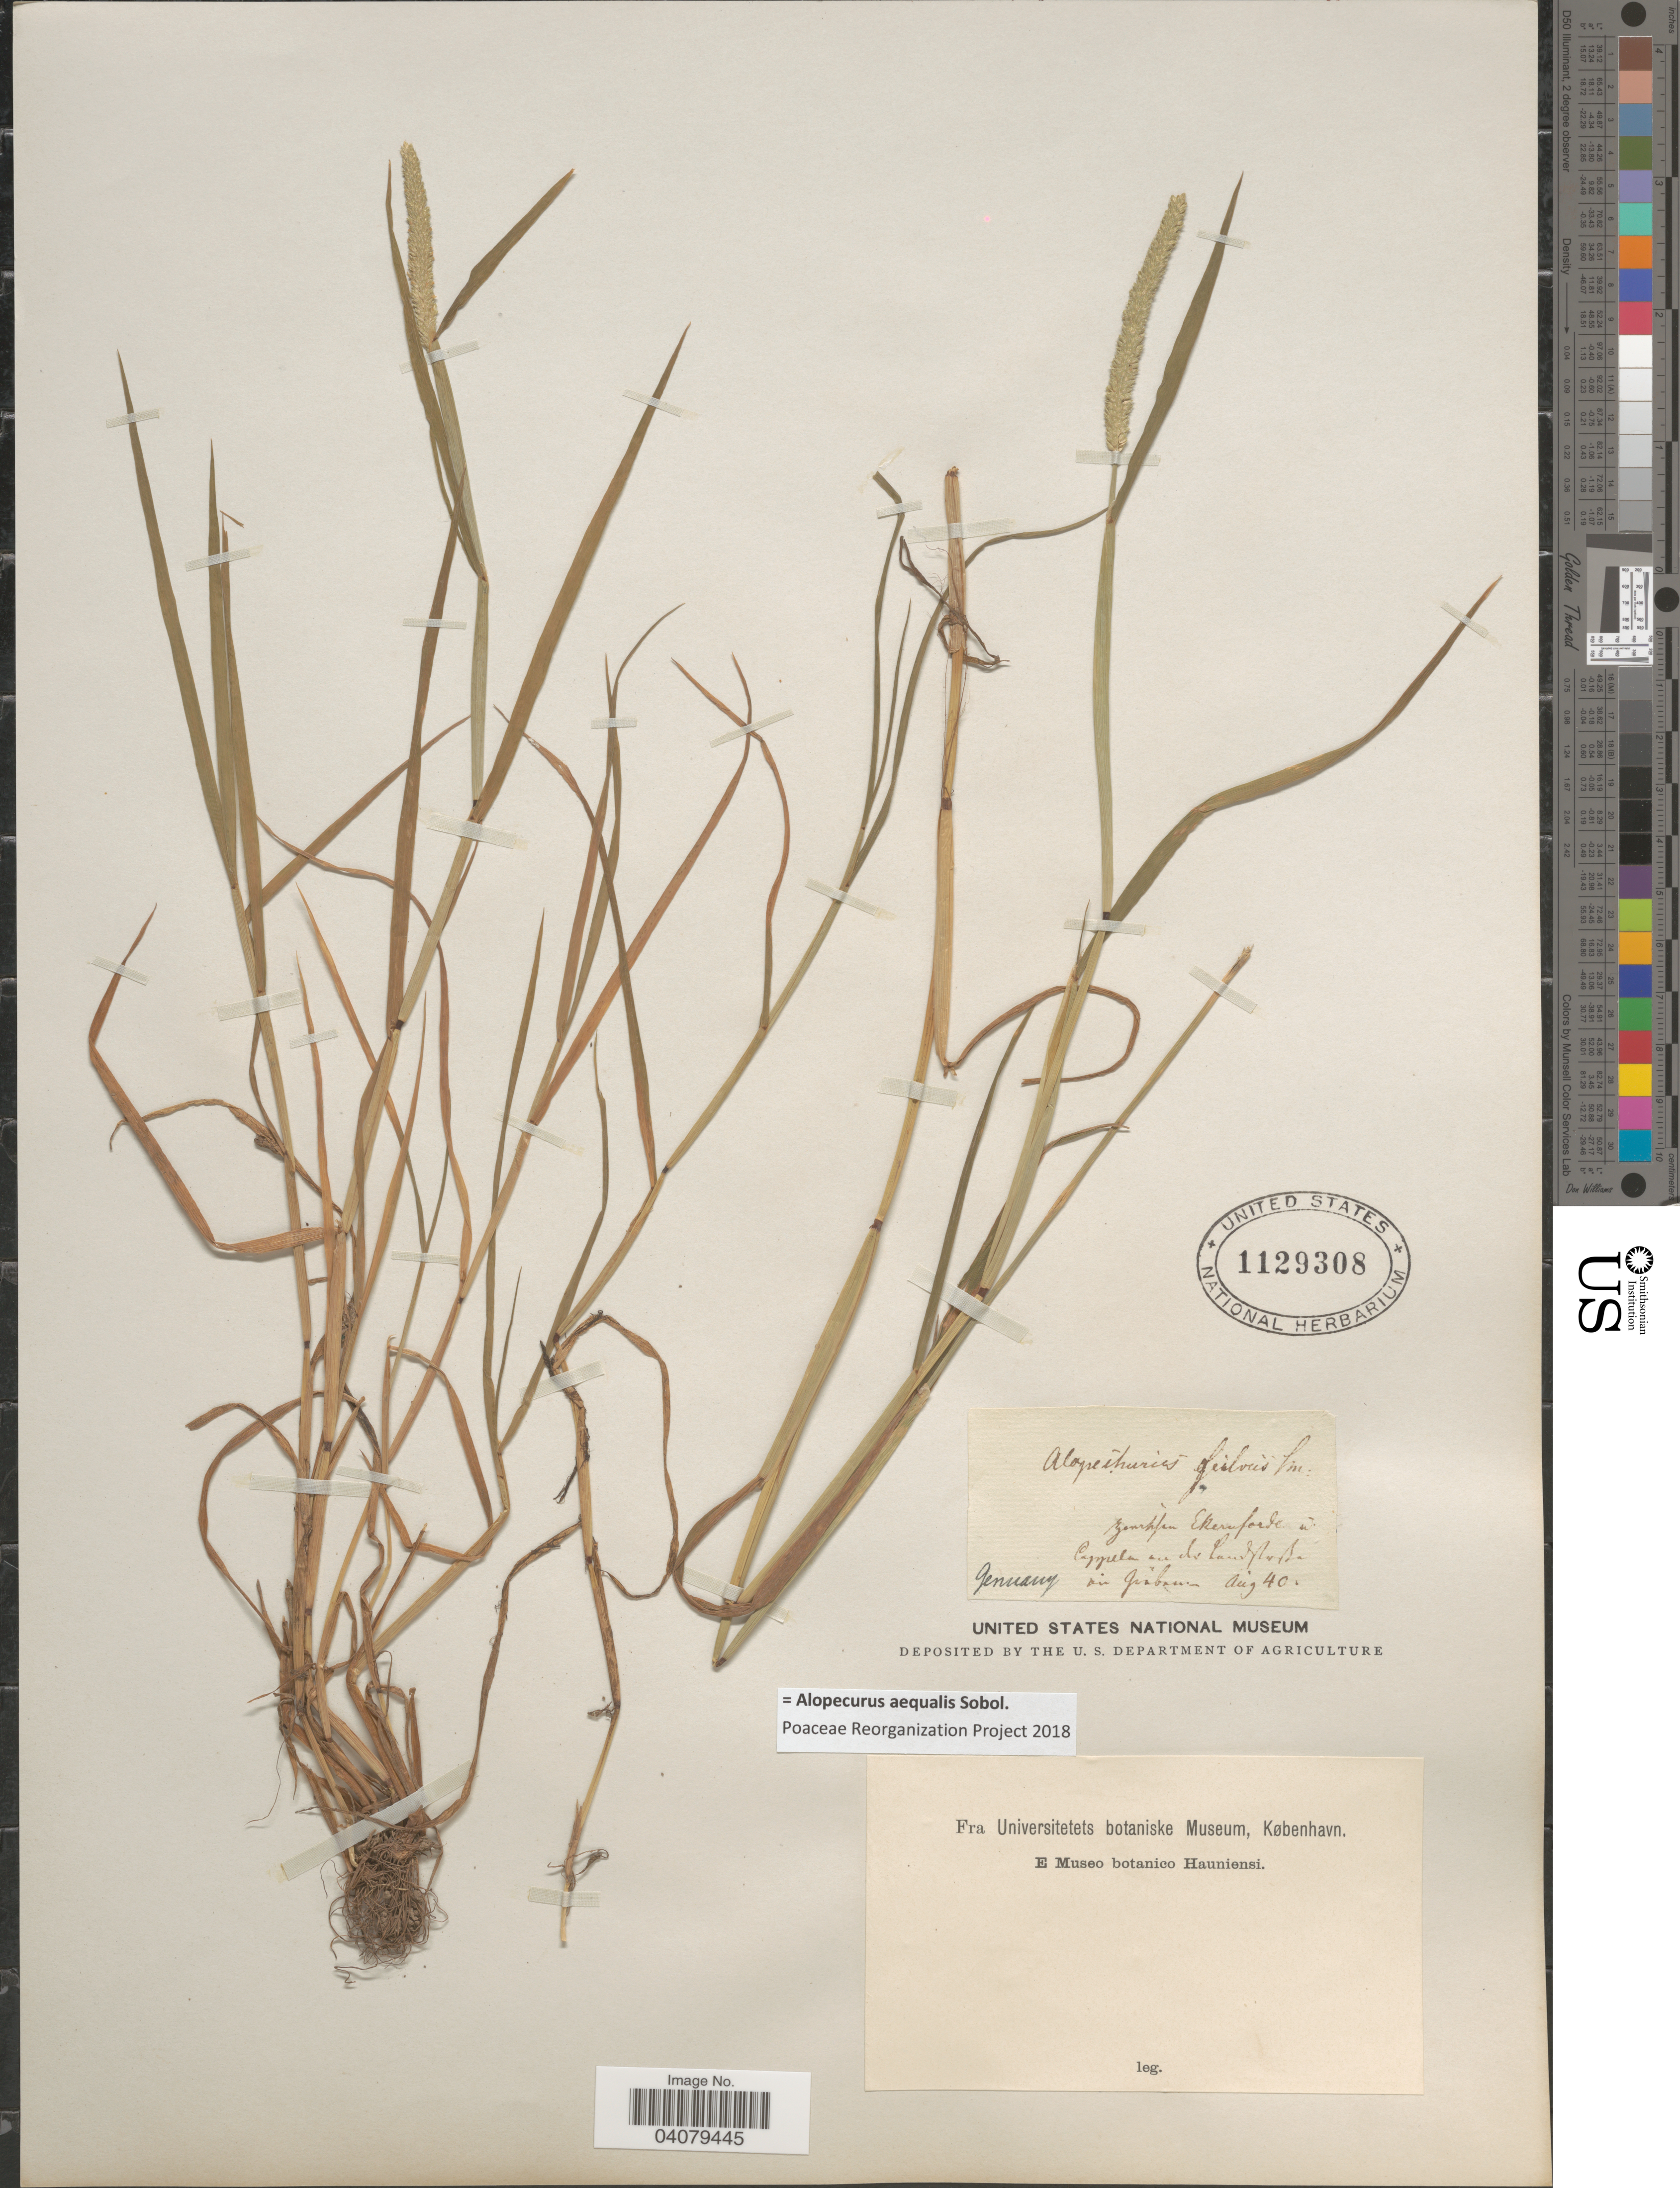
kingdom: Plantae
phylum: Tracheophyta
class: Liliopsida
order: Poales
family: Poaceae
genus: Alopecurus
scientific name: Alopecurus arundinaceus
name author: Poir.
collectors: Museo Botanico Hauniense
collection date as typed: Transcribed d/m/y: /8/40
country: Germany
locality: Zomhfen Ekernforde ad. Coppeln in de landflord in Grabane. [interpreted]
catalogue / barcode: US 1129308